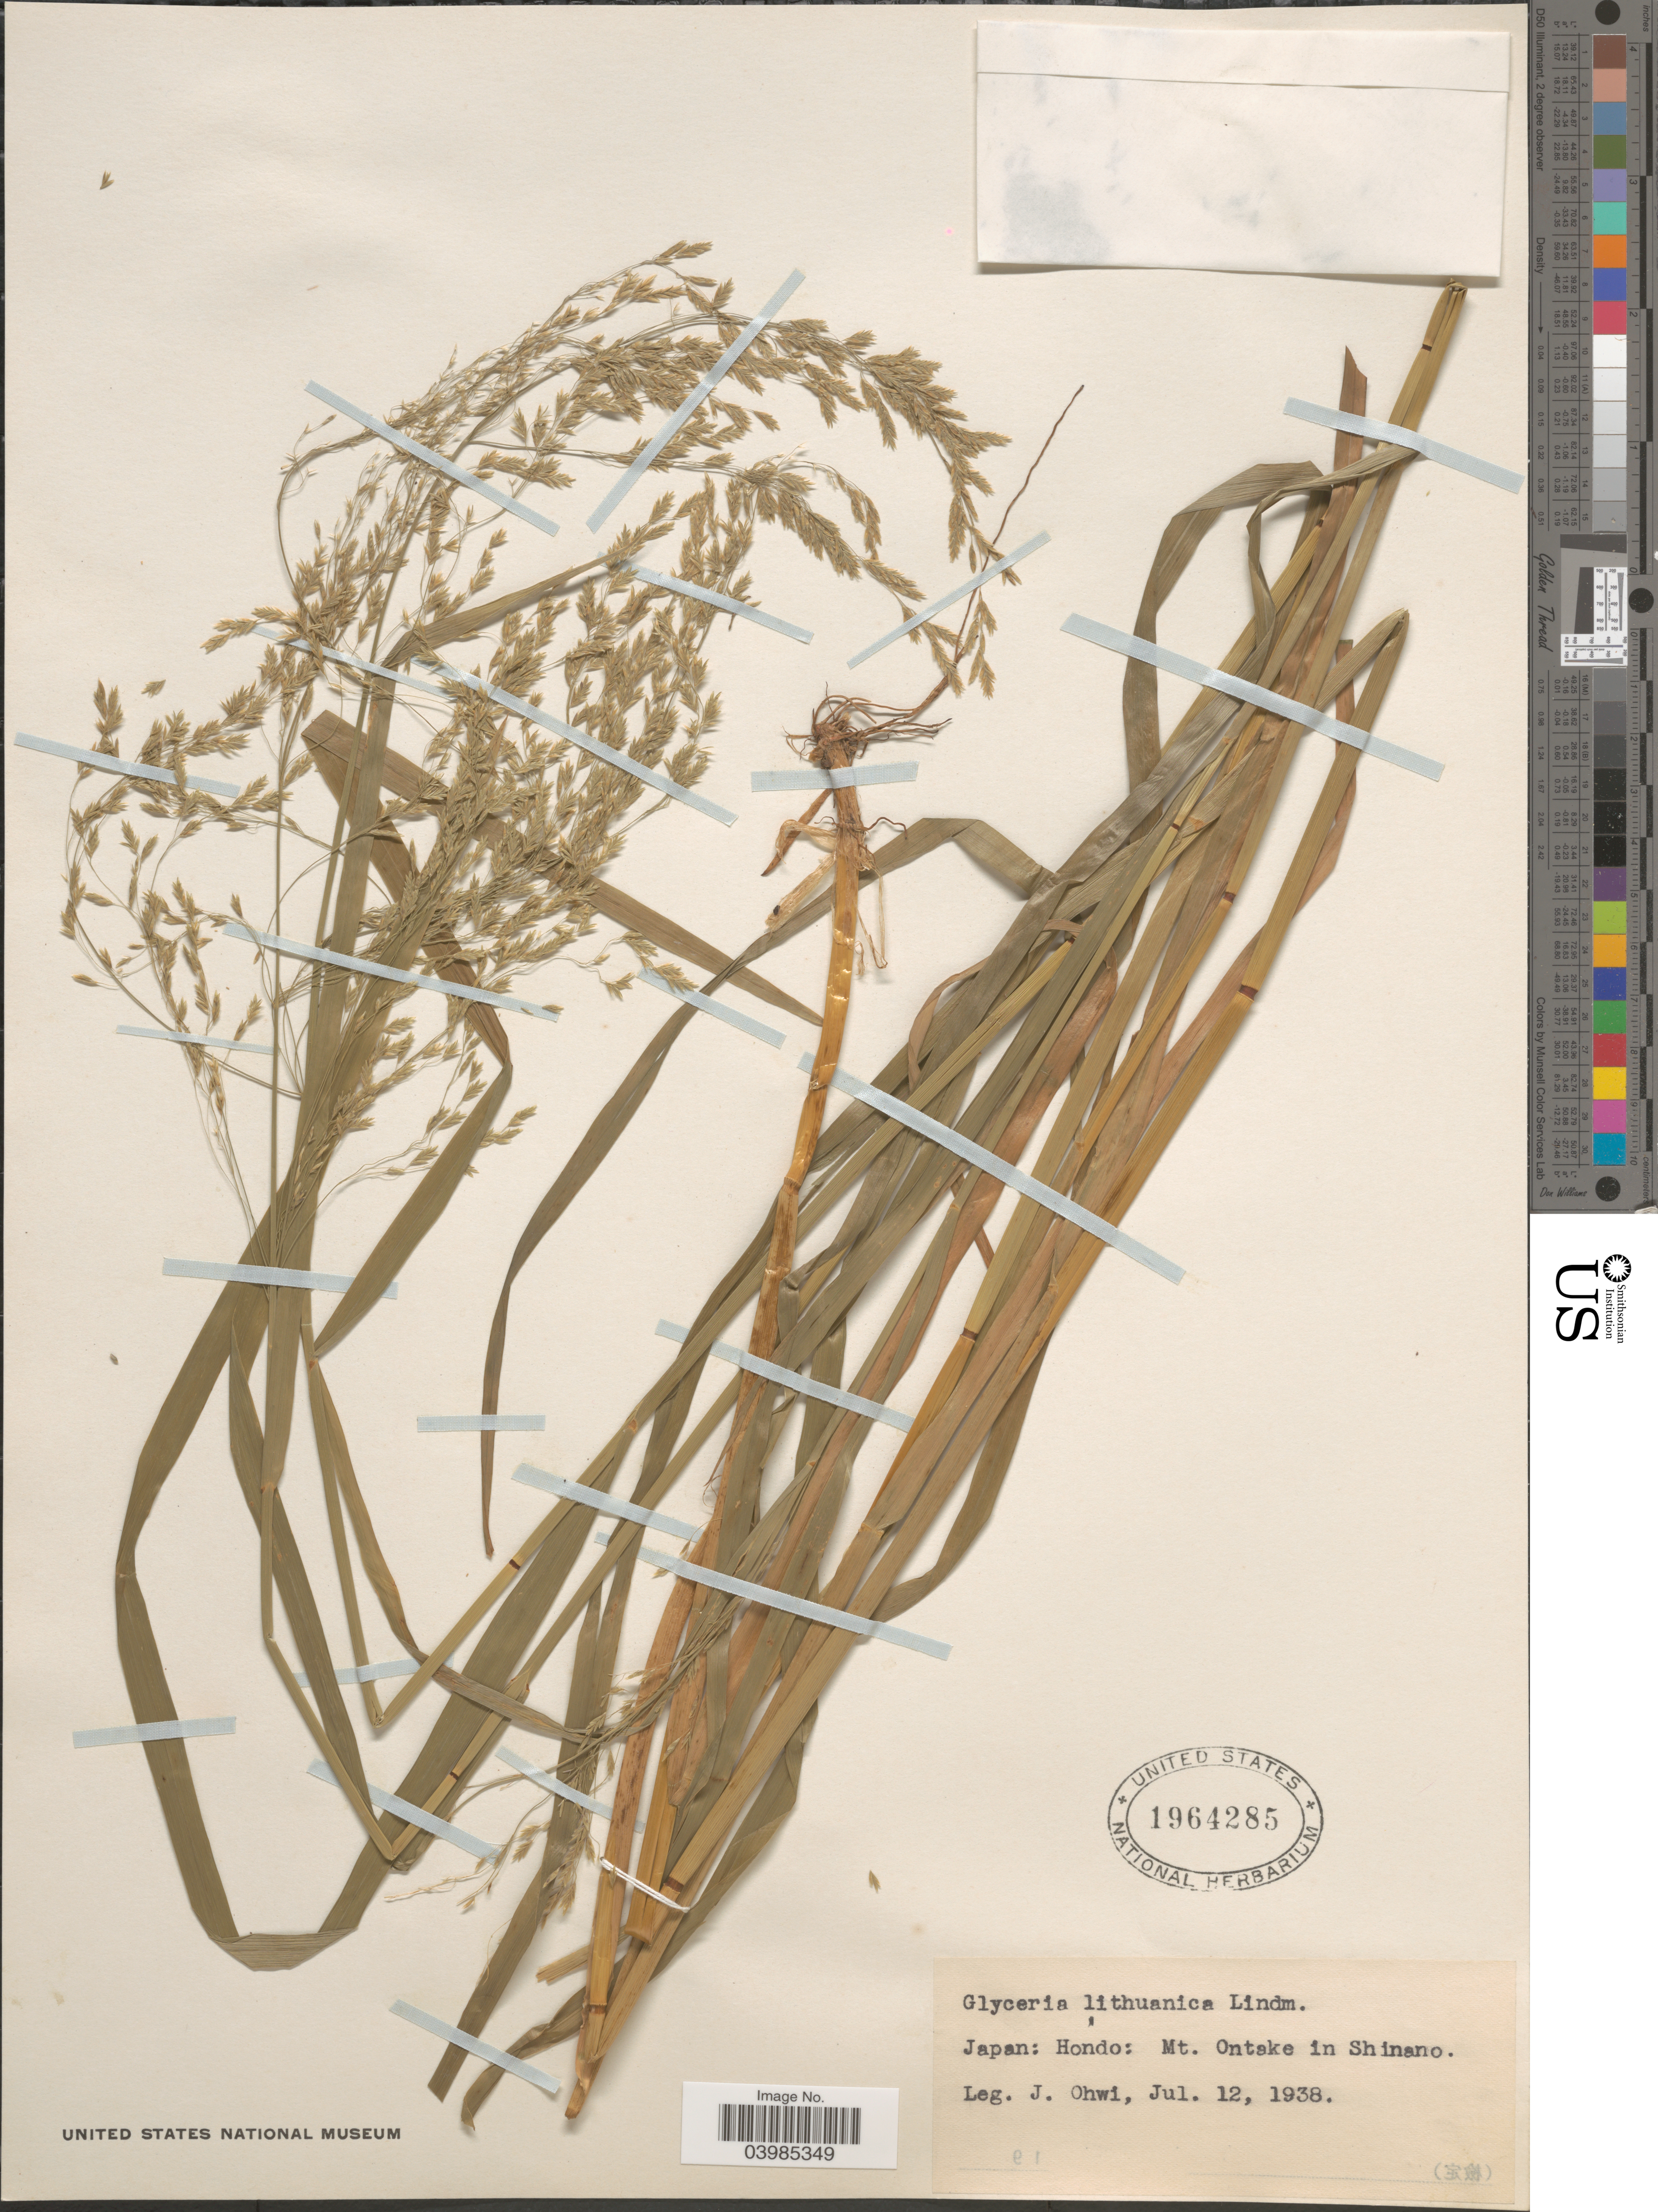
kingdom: Plantae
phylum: Tracheophyta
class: Liliopsida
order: Poales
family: Poaceae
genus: Glyceria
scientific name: Glyceria lithuanica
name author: (Gorski) Gorski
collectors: J. Ohwi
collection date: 1938-07-12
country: Japan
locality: Hondo: Mt. Ontake in Shinano.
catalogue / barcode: US 1964285